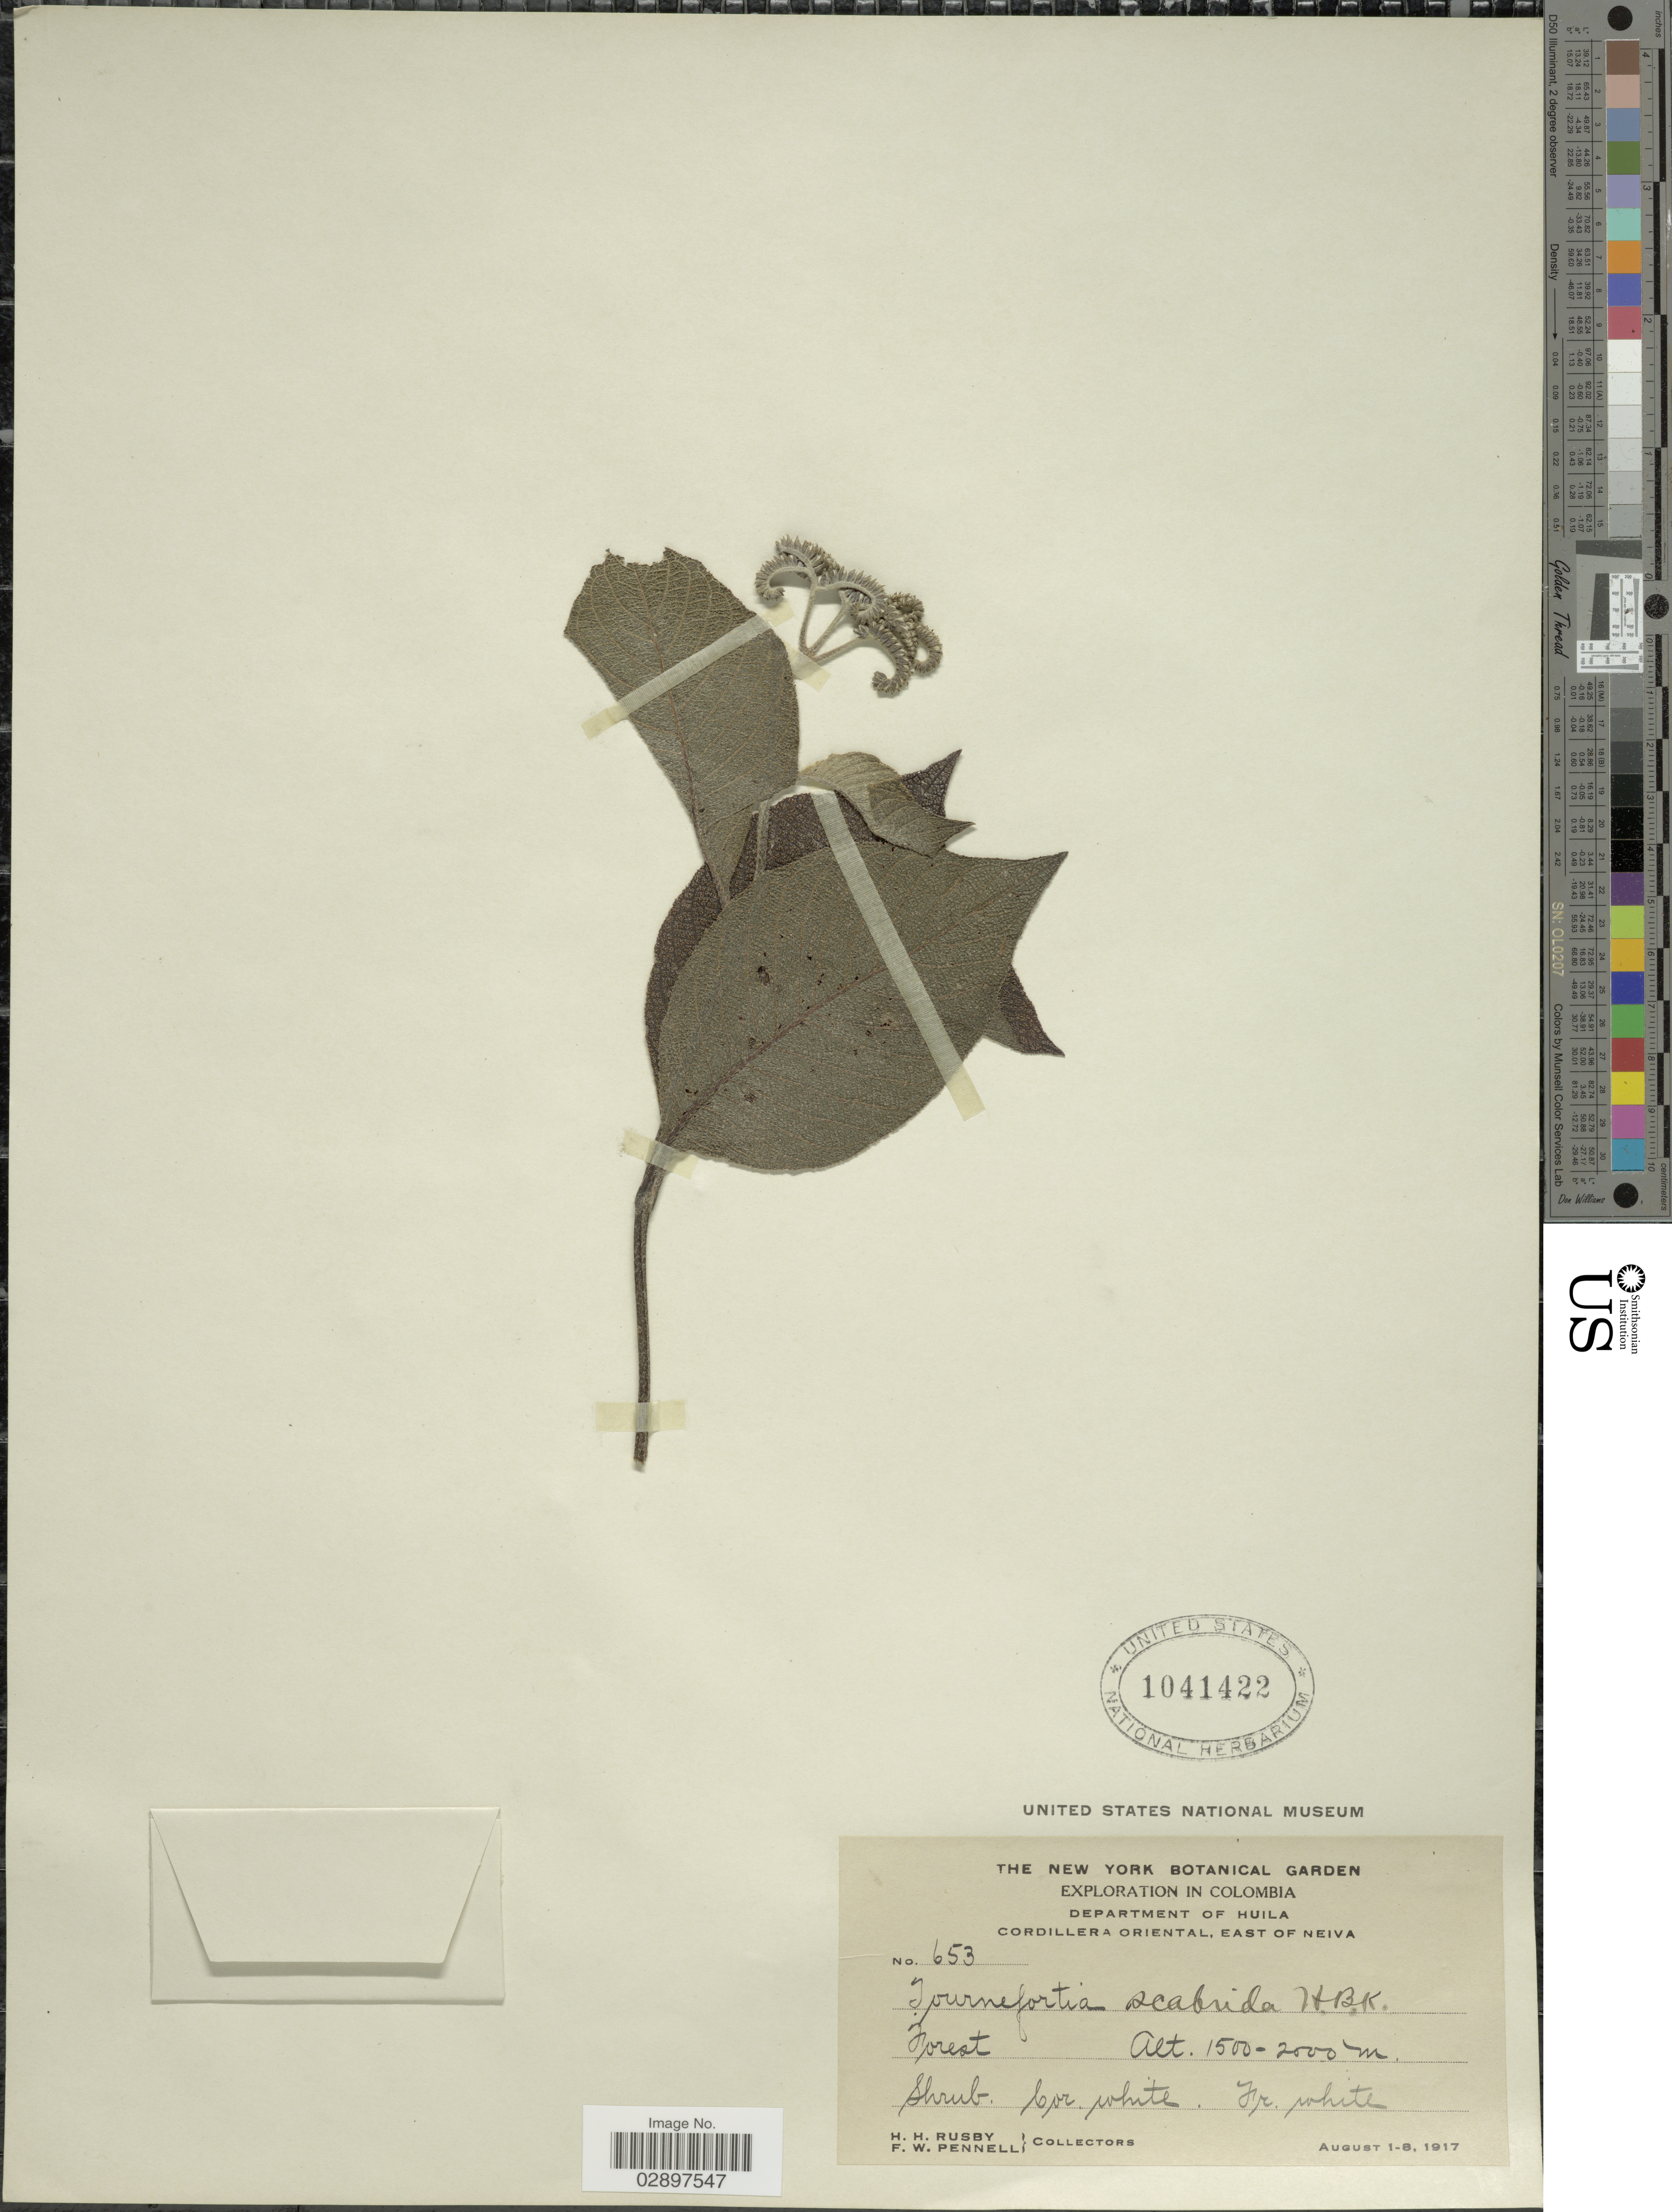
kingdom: Plantae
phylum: Tracheophyta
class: Magnoliopsida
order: Boraginales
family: Heliotropiaceae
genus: Tournefortia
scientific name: Tournefortia scabrida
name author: Kunth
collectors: H. H. Rusby & F. W. Pennell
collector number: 653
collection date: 1917-08-01/1917-08-08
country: Colombia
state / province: Huila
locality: Department of Huila. Cordillera Oriental, East of Neiva.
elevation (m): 1500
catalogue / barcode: US 1041422